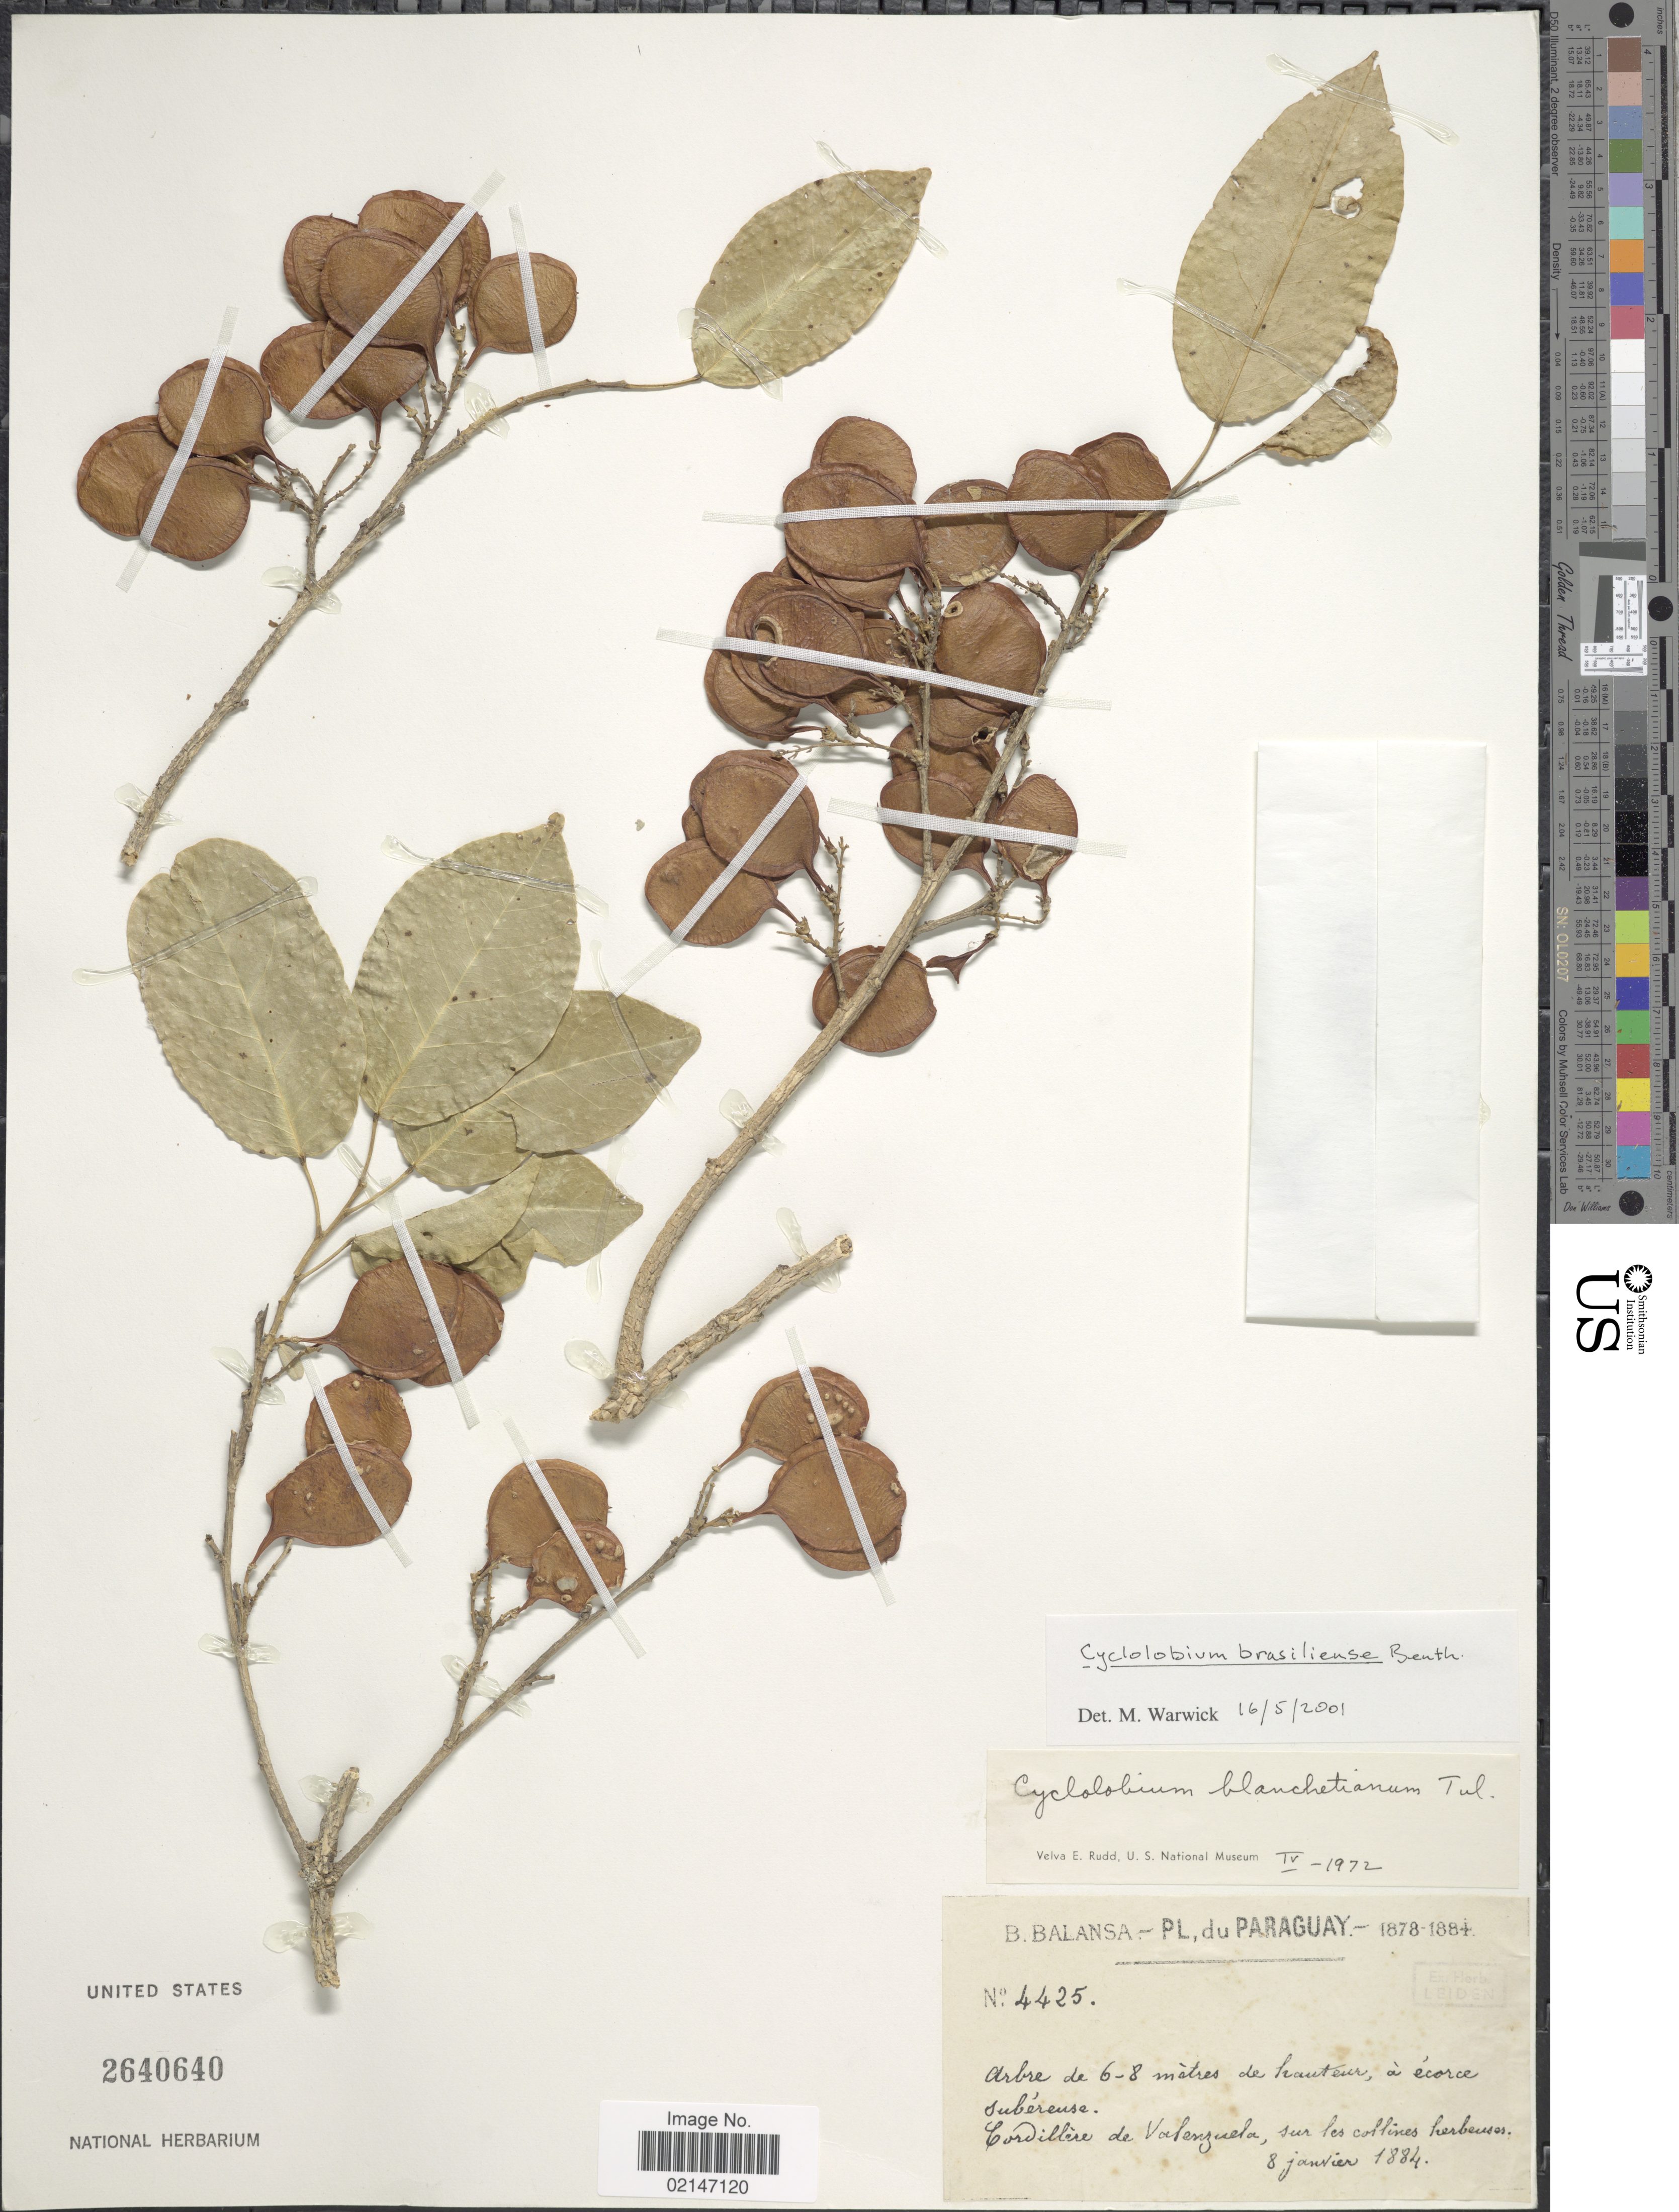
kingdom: Plantae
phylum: Tracheophyta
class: Magnoliopsida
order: Fabales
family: Fabaceae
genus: Cyclolobium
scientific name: Cyclolobium brasiliense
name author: Benth.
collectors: B. Balansa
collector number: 4425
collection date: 1884-01-08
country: Paraguay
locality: Cordillera de Valenzuela, sur les collines herbenses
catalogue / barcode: US 2640640